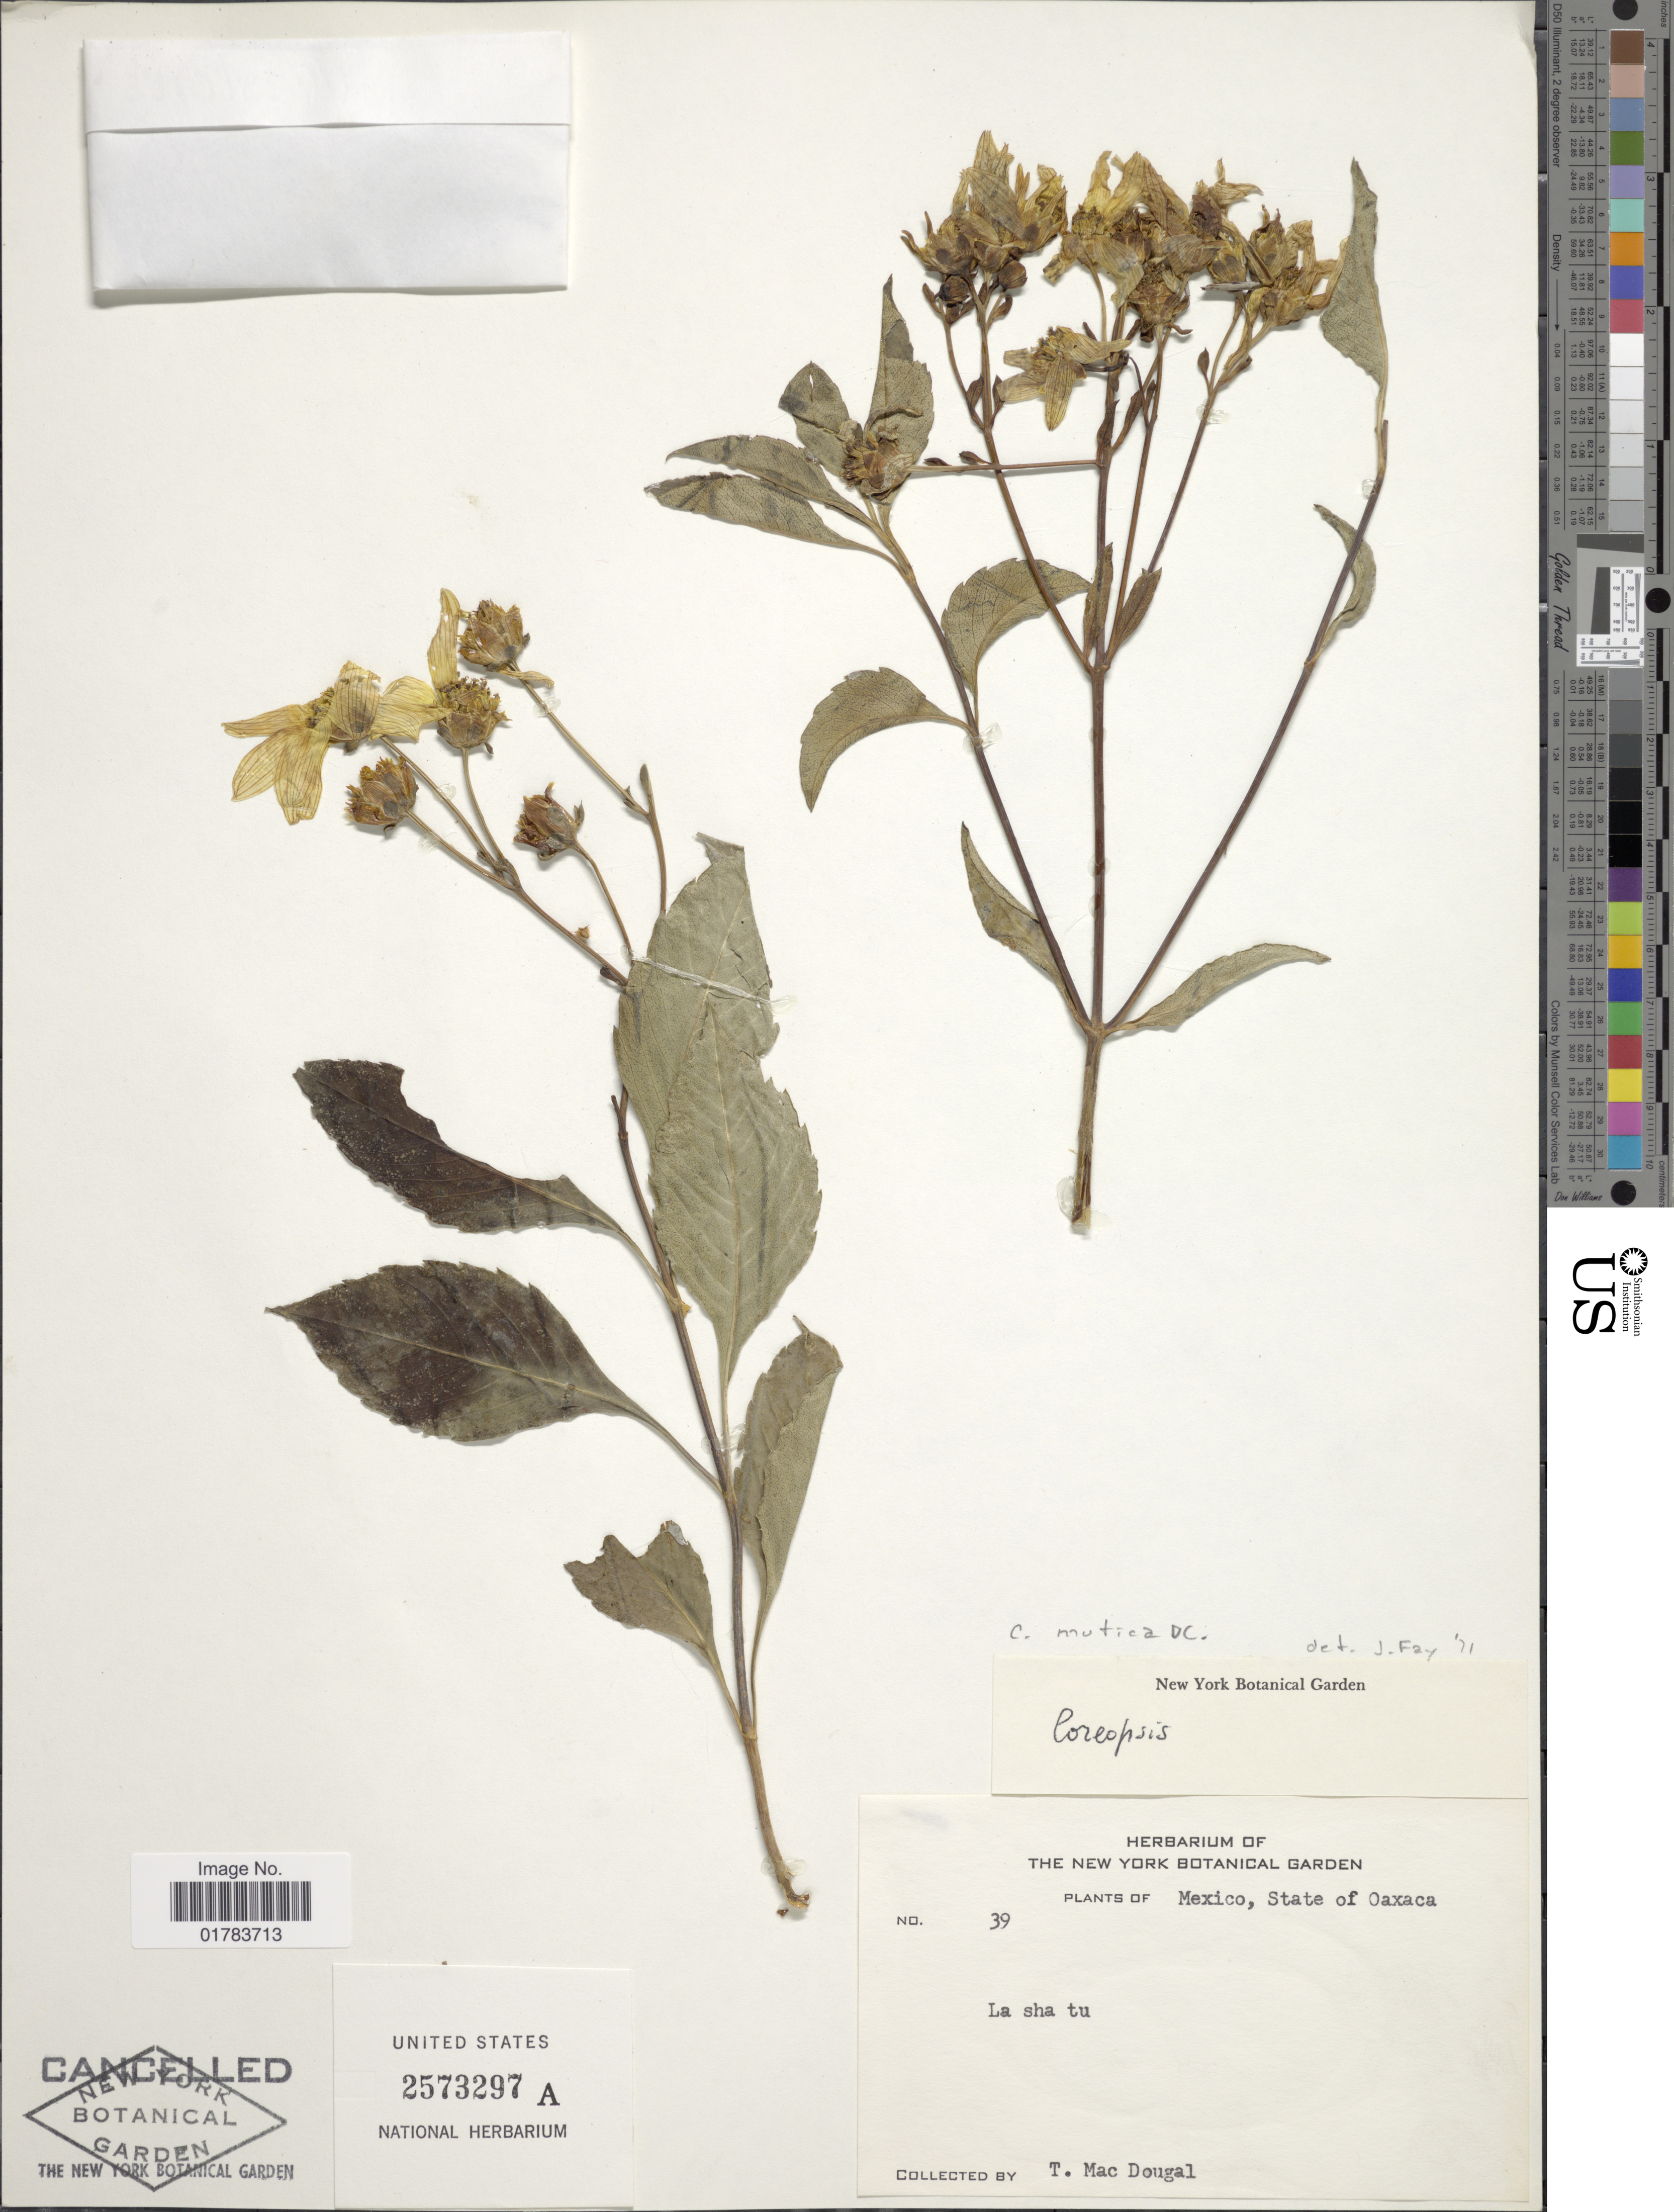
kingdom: Plantae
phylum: Tracheophyta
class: Magnoliopsida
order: Asterales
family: Asteraceae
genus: Coreopsis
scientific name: Coreopsis mutica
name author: DC.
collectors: T. MacDougal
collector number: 39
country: Mexico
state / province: Oaxaca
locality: La sha tu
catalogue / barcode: US 2573297A